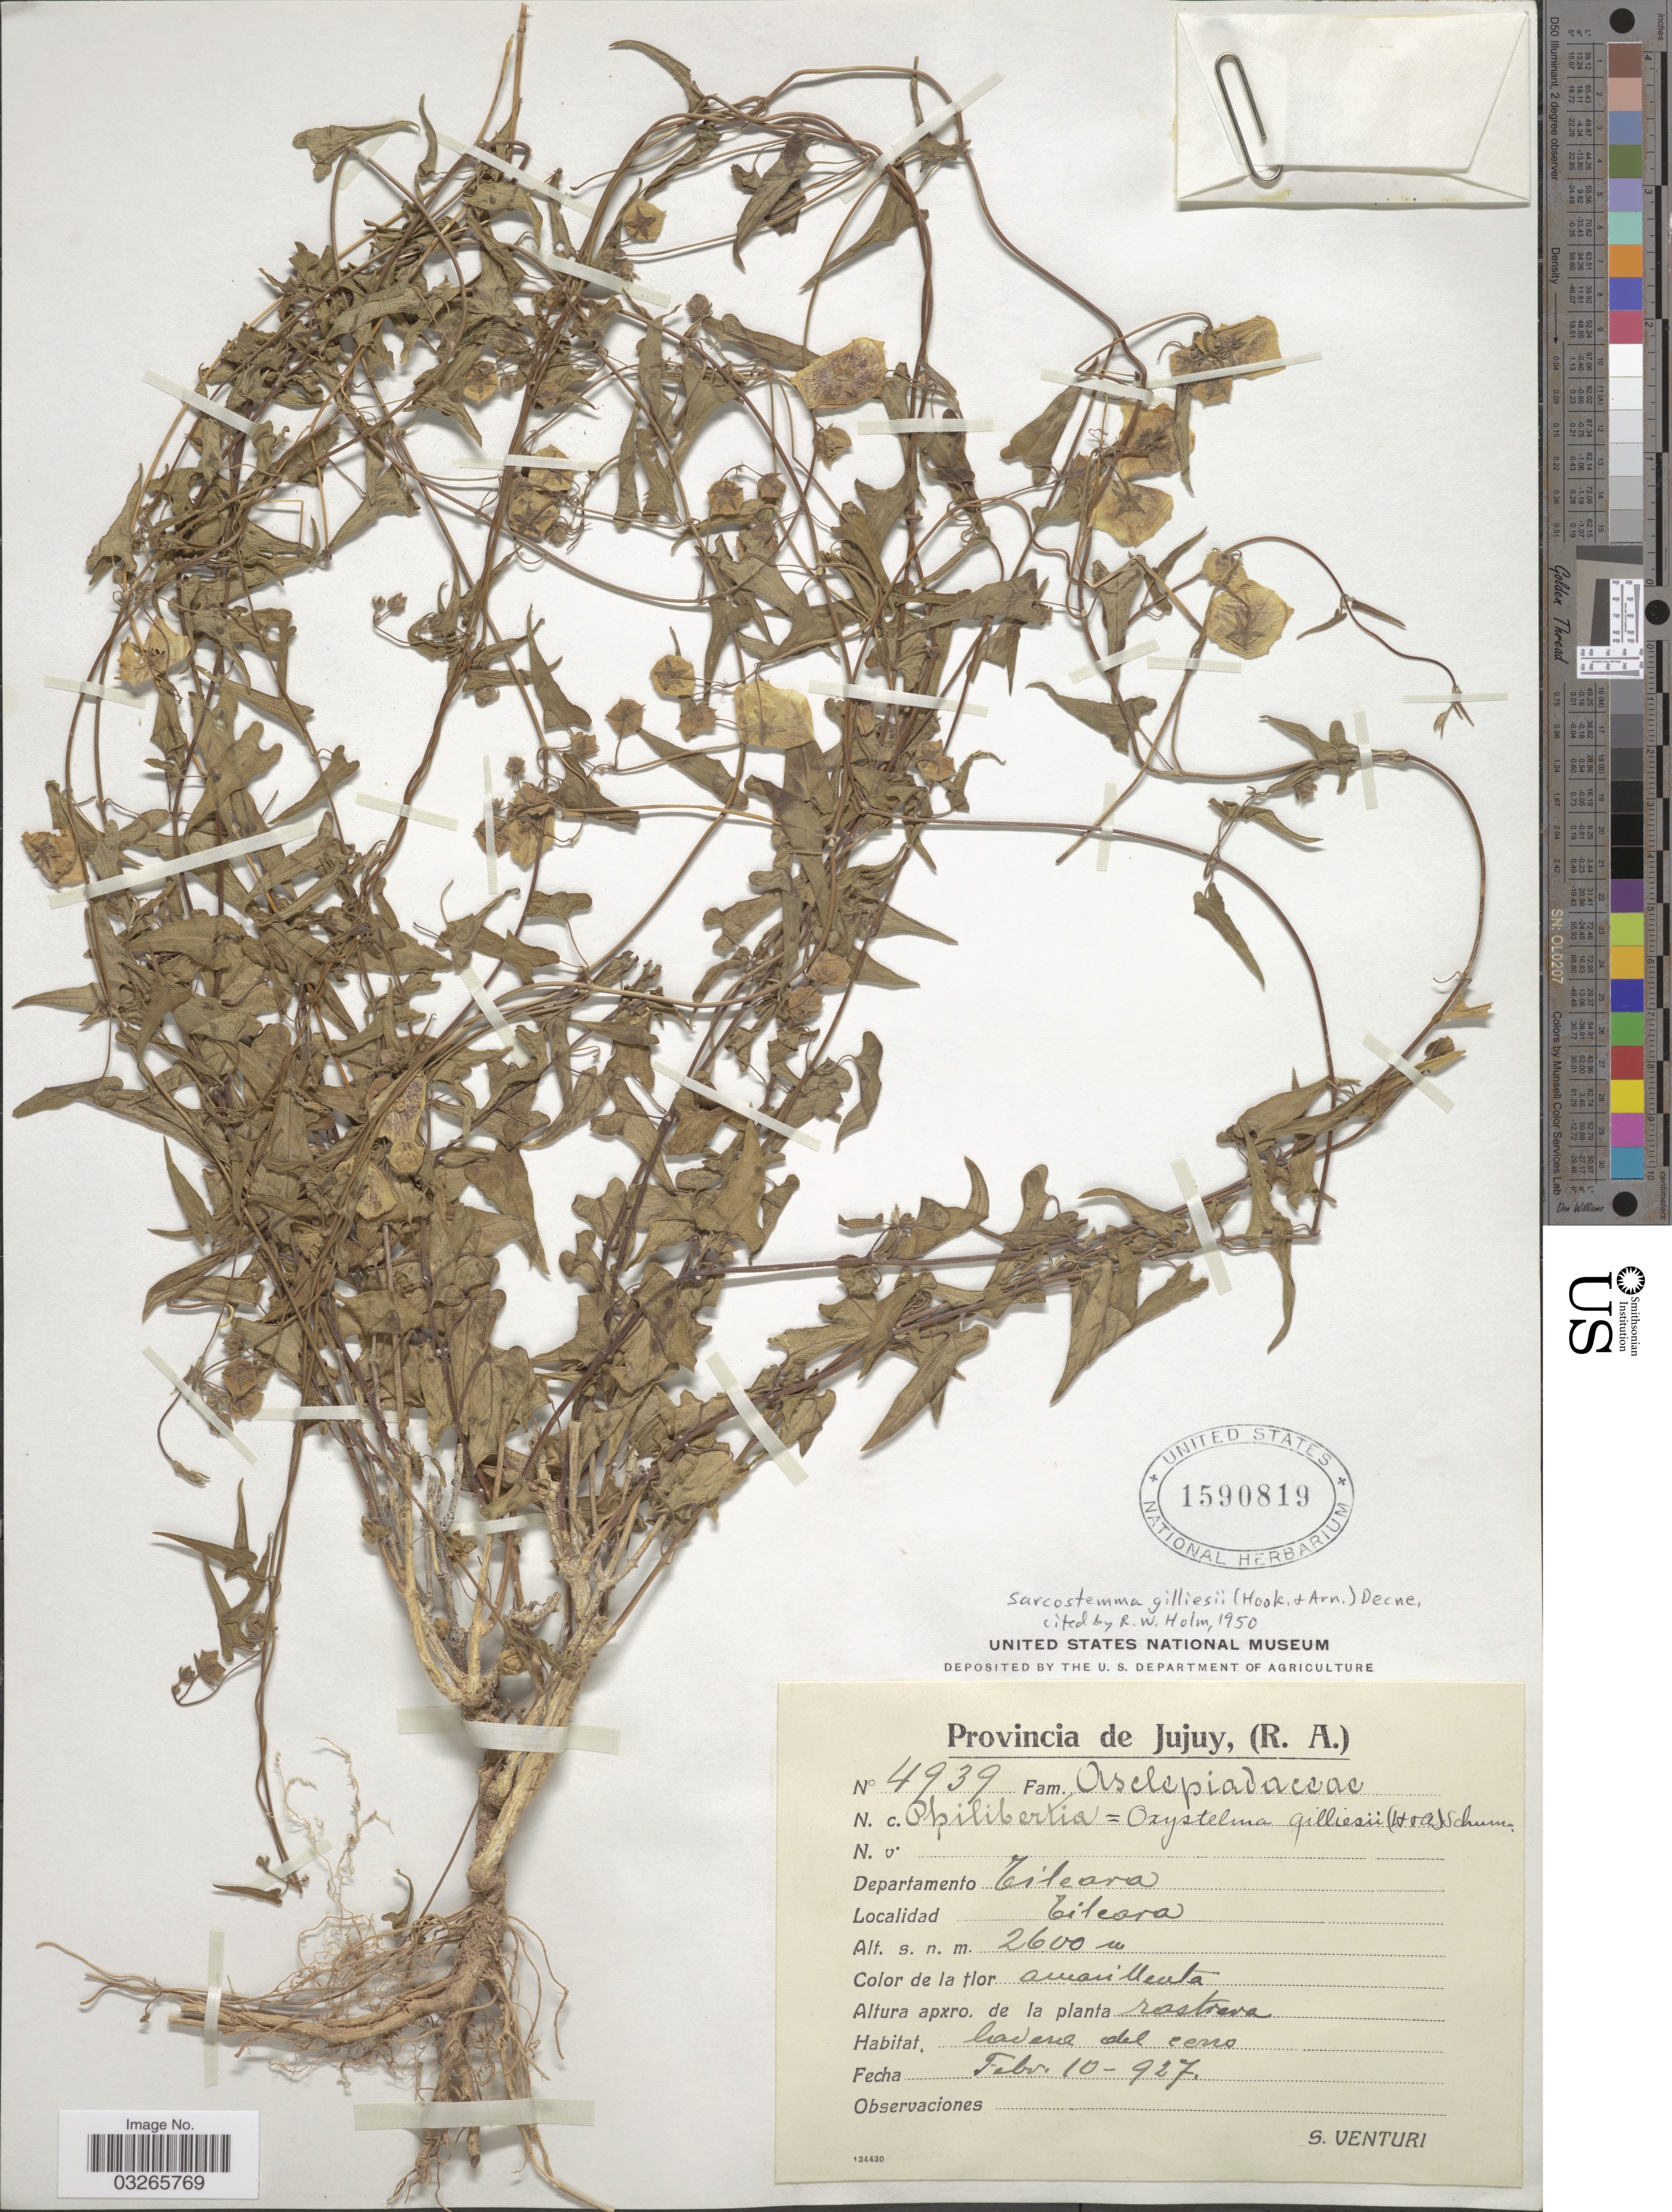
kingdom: Plantae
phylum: Tracheophyta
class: Magnoliopsida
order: Gentianales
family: Apocynaceae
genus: Sarcostemma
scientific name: Sarcostemma gilliesii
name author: (Hook. & Arn.) Decne.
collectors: S. Venturi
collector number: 4939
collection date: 1927-02-10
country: Argentina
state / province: Jujuy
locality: Departamento Tilcara. Tilcara.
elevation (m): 2600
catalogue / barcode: US 1590819